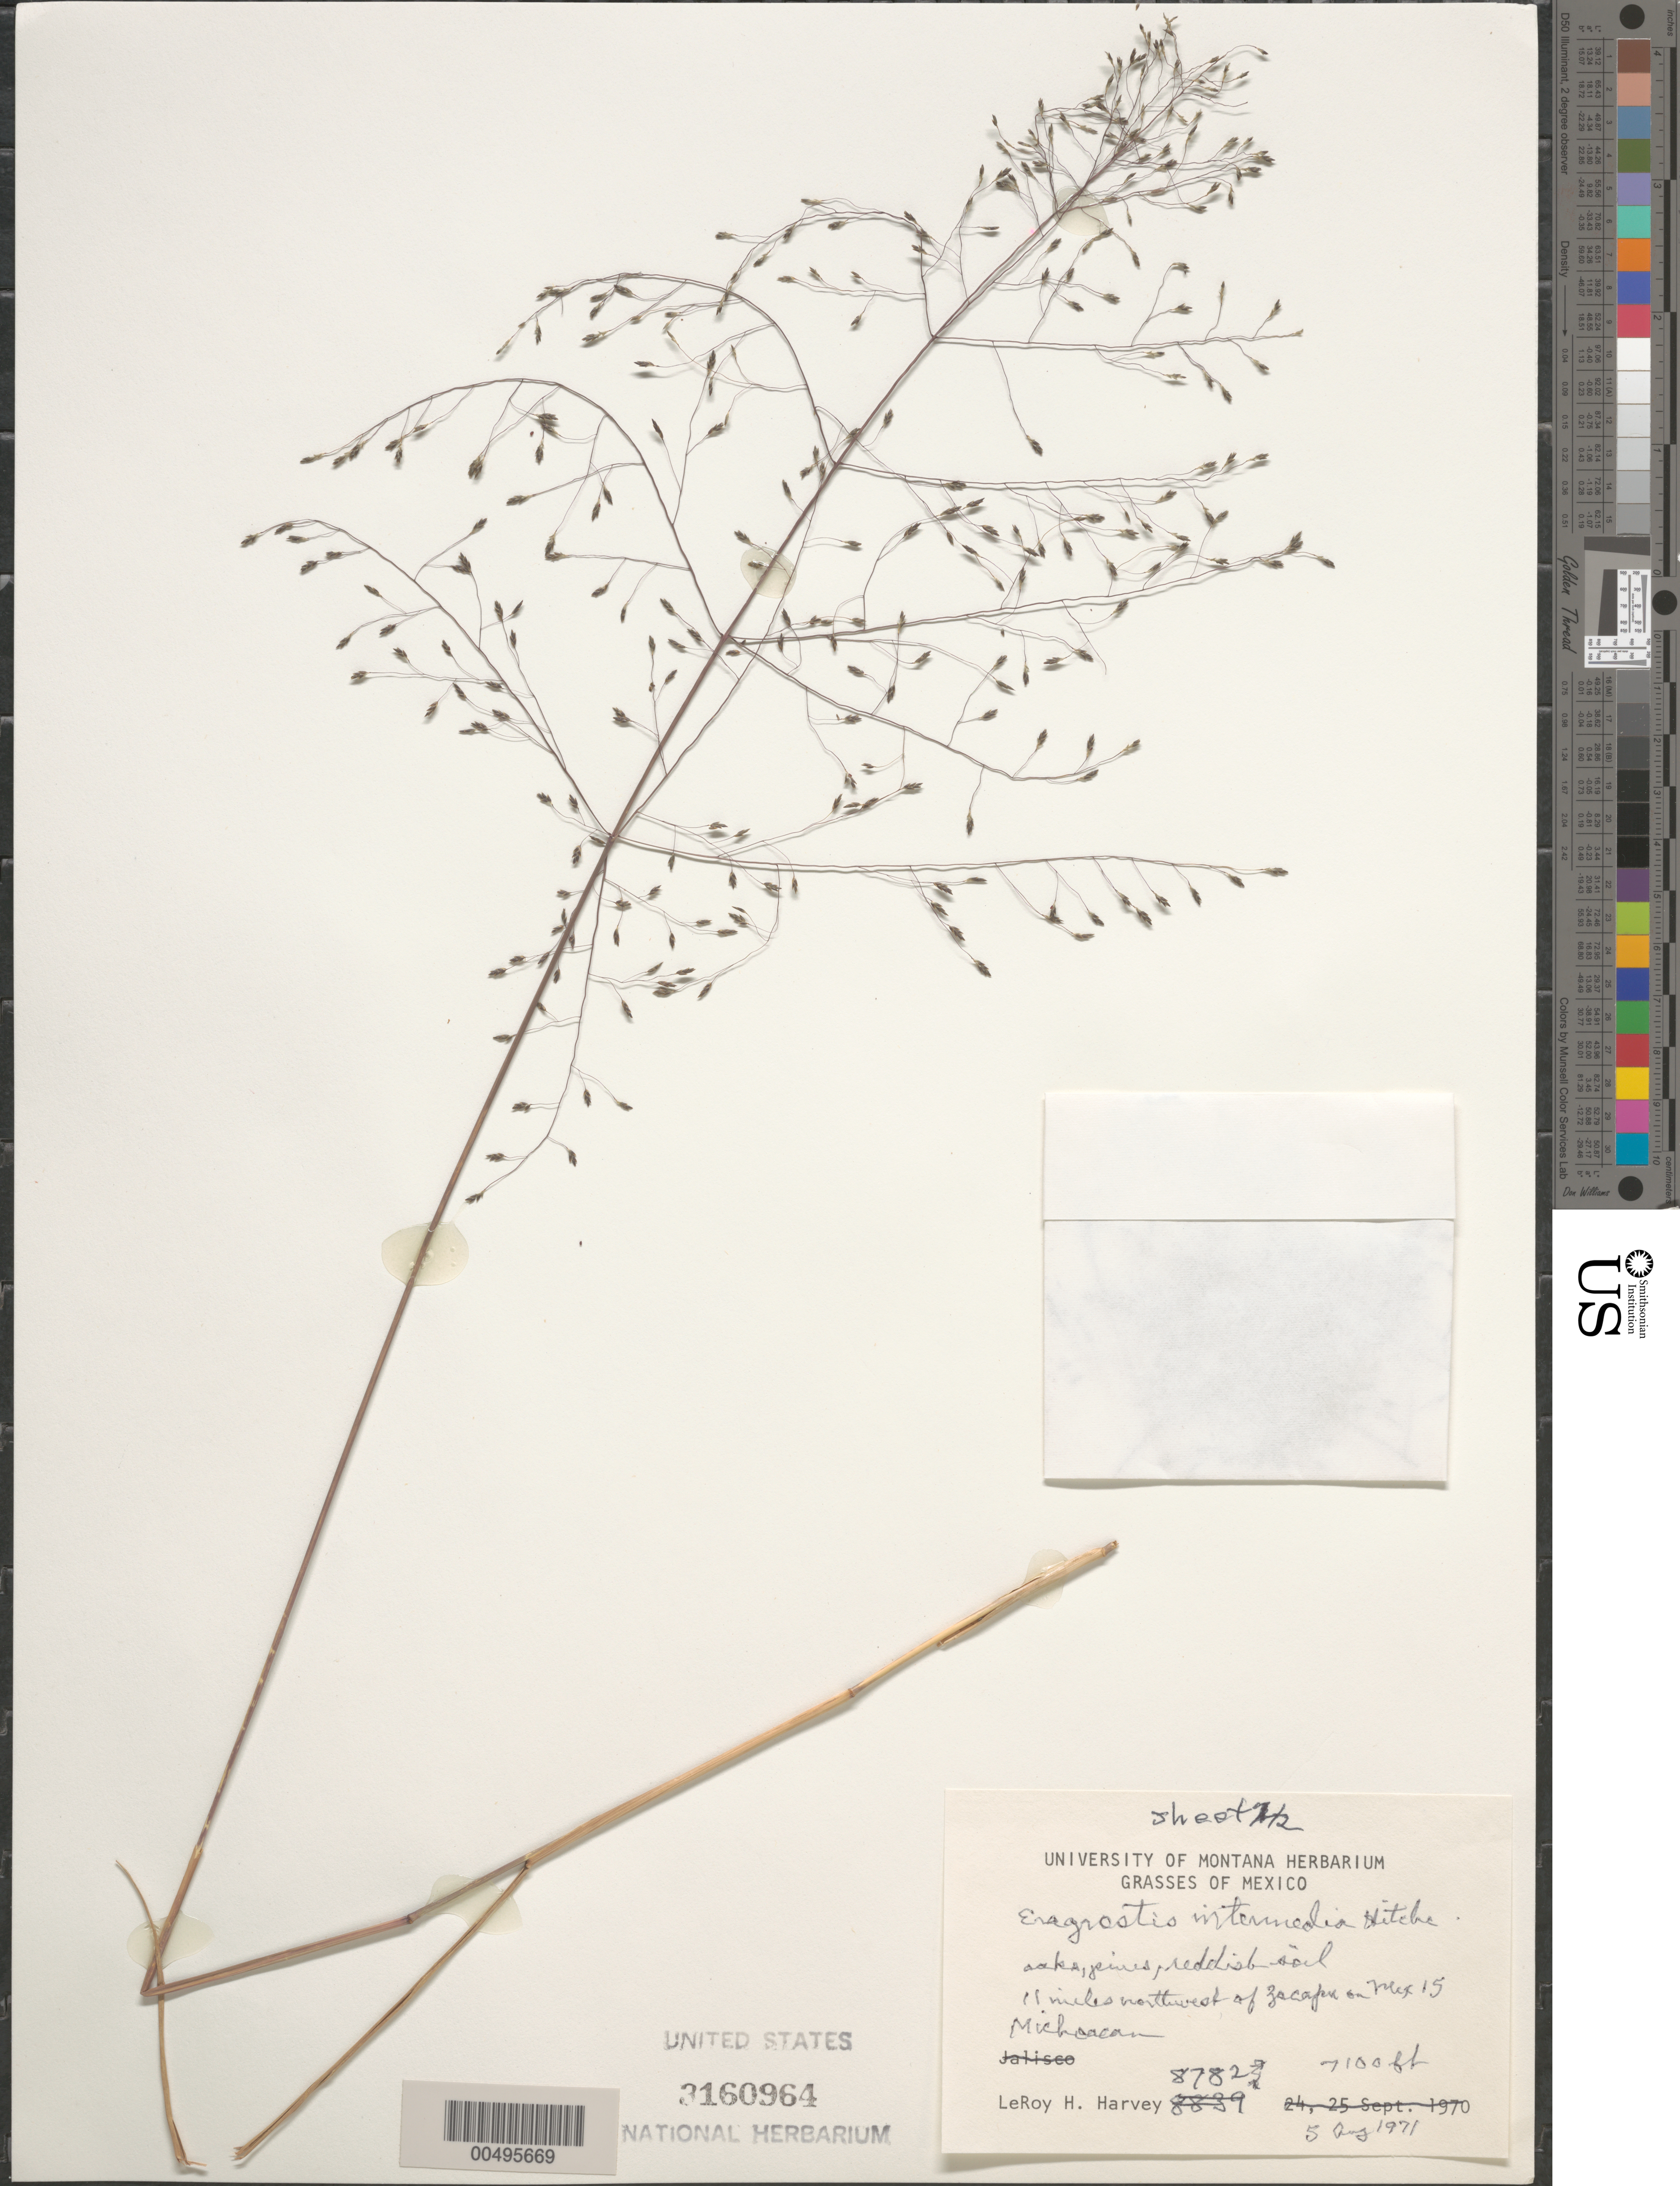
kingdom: Plantae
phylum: Tracheophyta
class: Liliopsida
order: Poales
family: Poaceae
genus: Eragrostis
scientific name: Eragrostis intermedia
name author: Hitchc.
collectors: L. H. Harvey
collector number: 8782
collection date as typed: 5 Aug 1971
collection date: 1971-08-05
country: Mexico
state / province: Michoacán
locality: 11 mi NW of Zacapu on Mex 15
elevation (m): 2164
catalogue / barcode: US 3160964